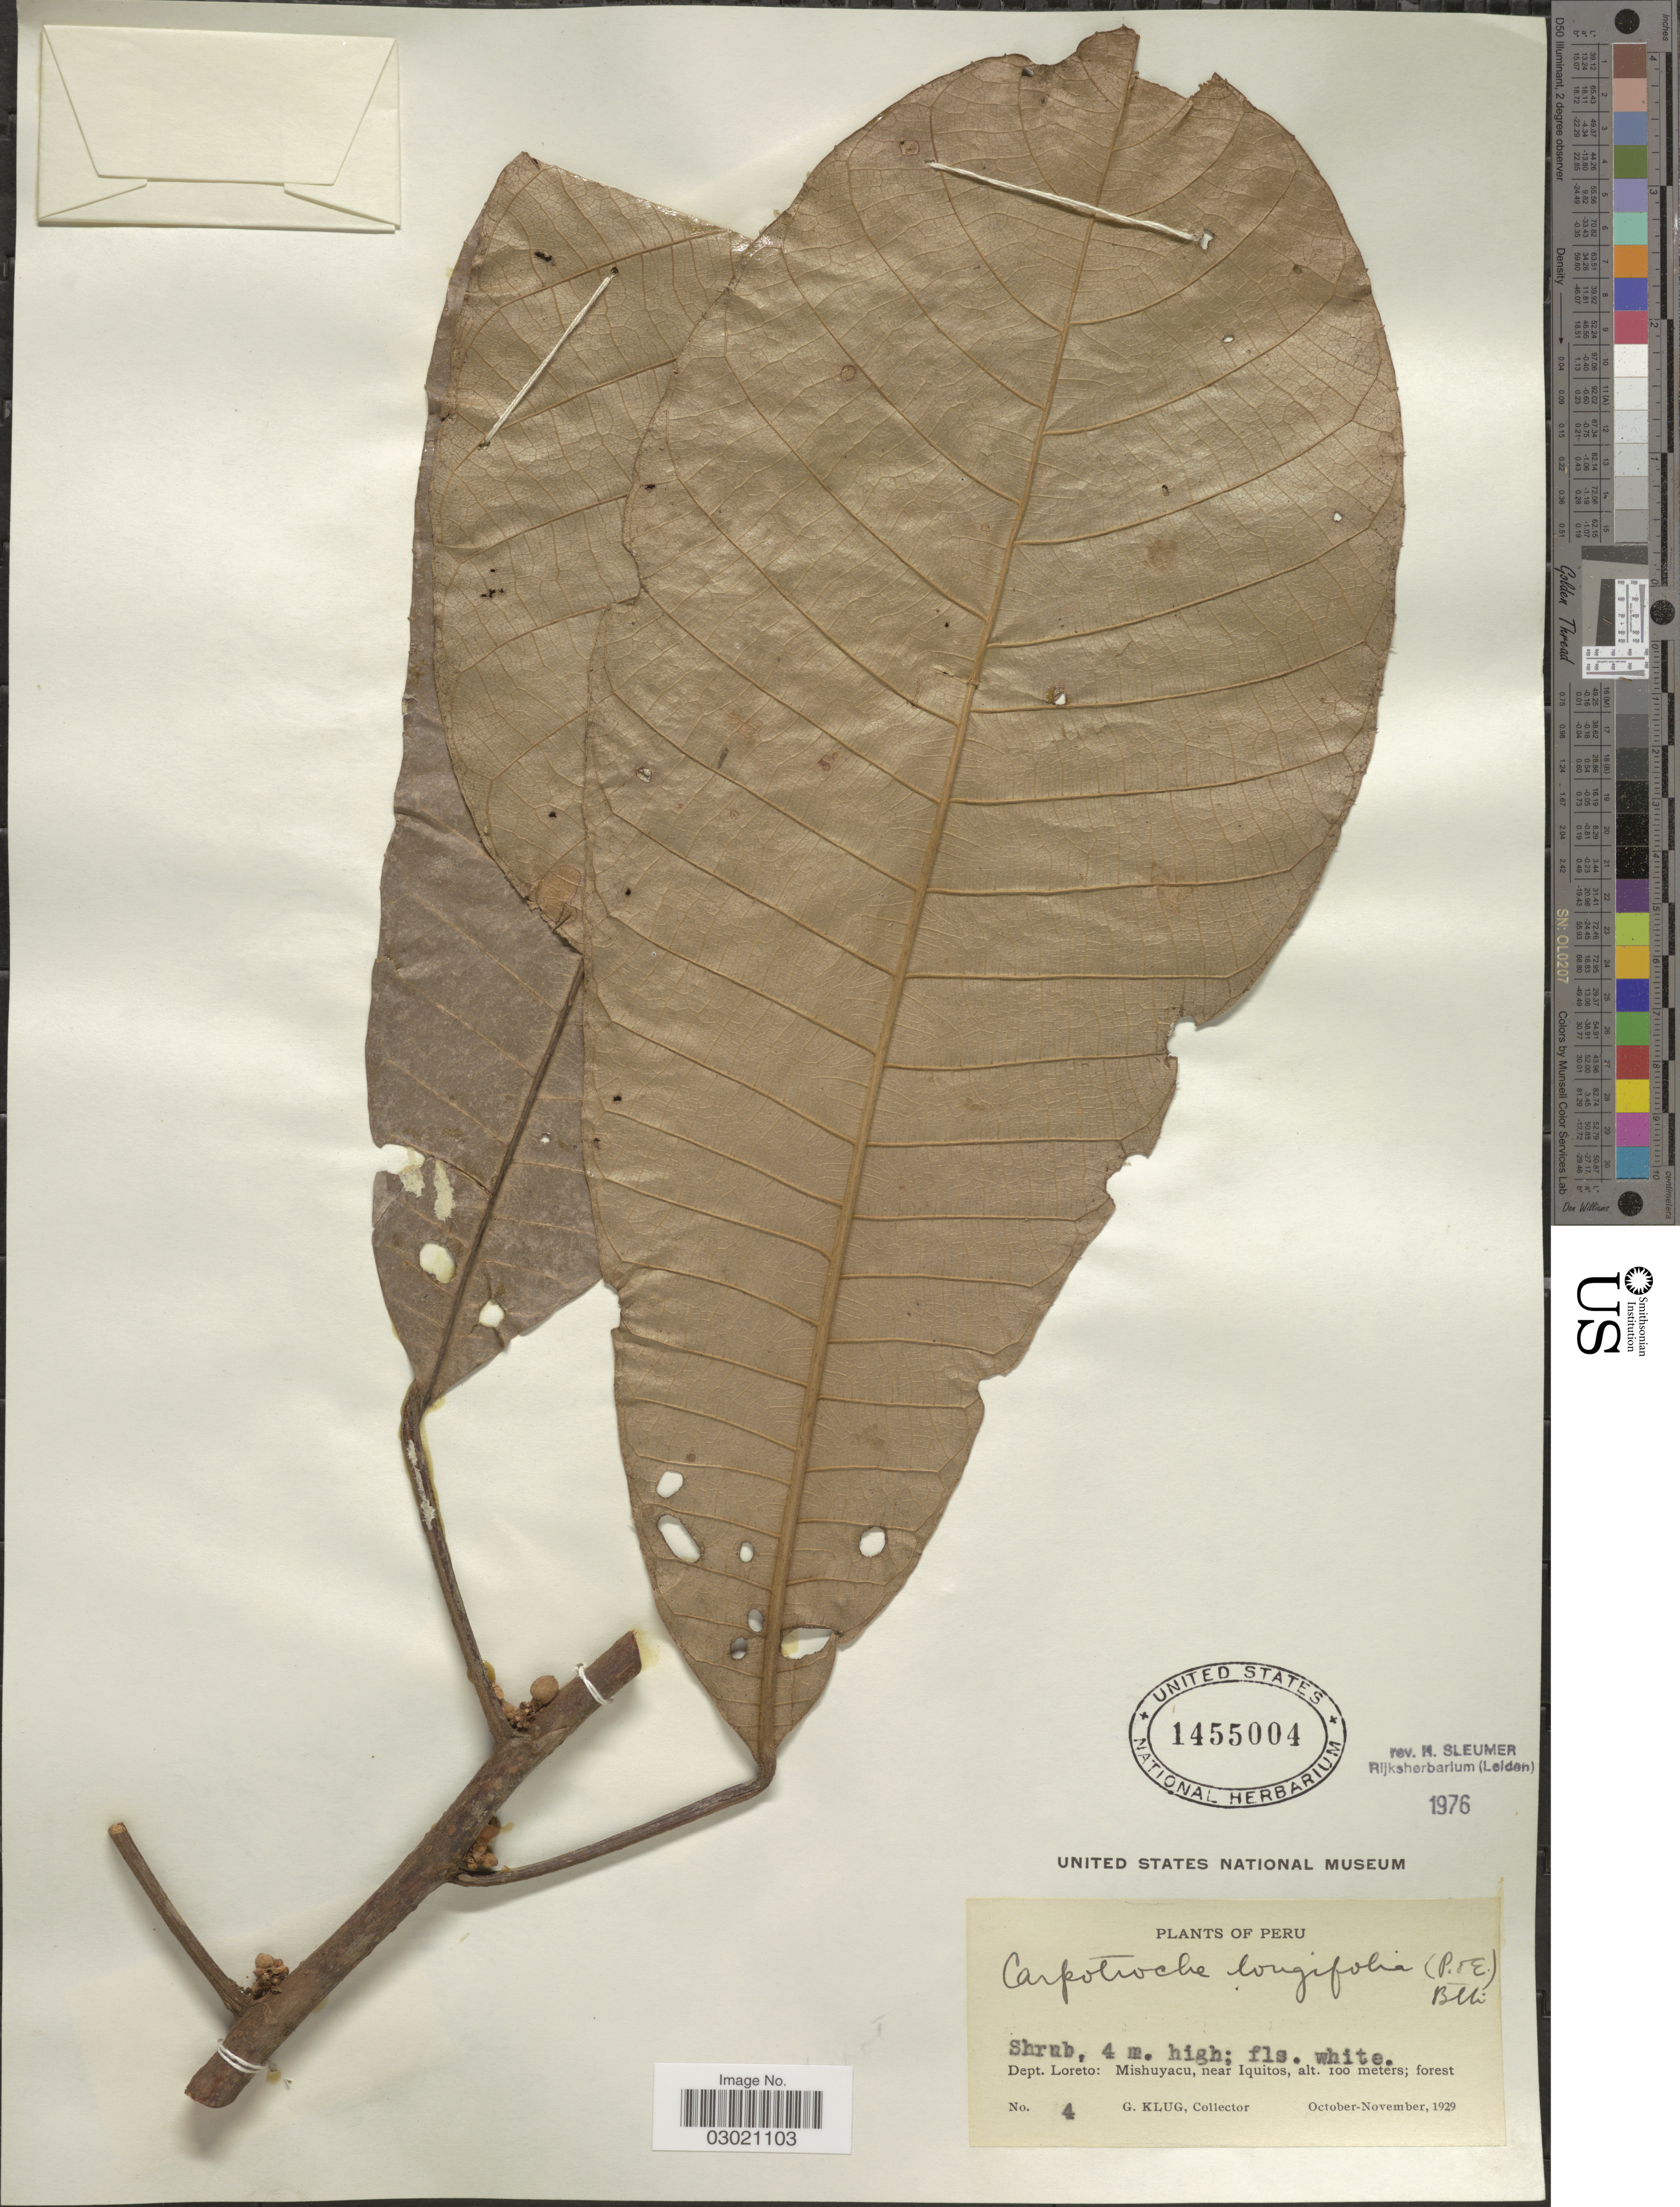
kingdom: Plantae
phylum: Tracheophyta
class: Magnoliopsida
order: Malpighiales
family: Achariaceae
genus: Carpotroche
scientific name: Carpotroche longifolia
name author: (Poepp.) Benth.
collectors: G. Klug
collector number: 4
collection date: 1929-10/1929-11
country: Peru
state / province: Loreto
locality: Dept. Loreto: Mishuyacu, near Iquitos.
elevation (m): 100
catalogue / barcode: US 1455004